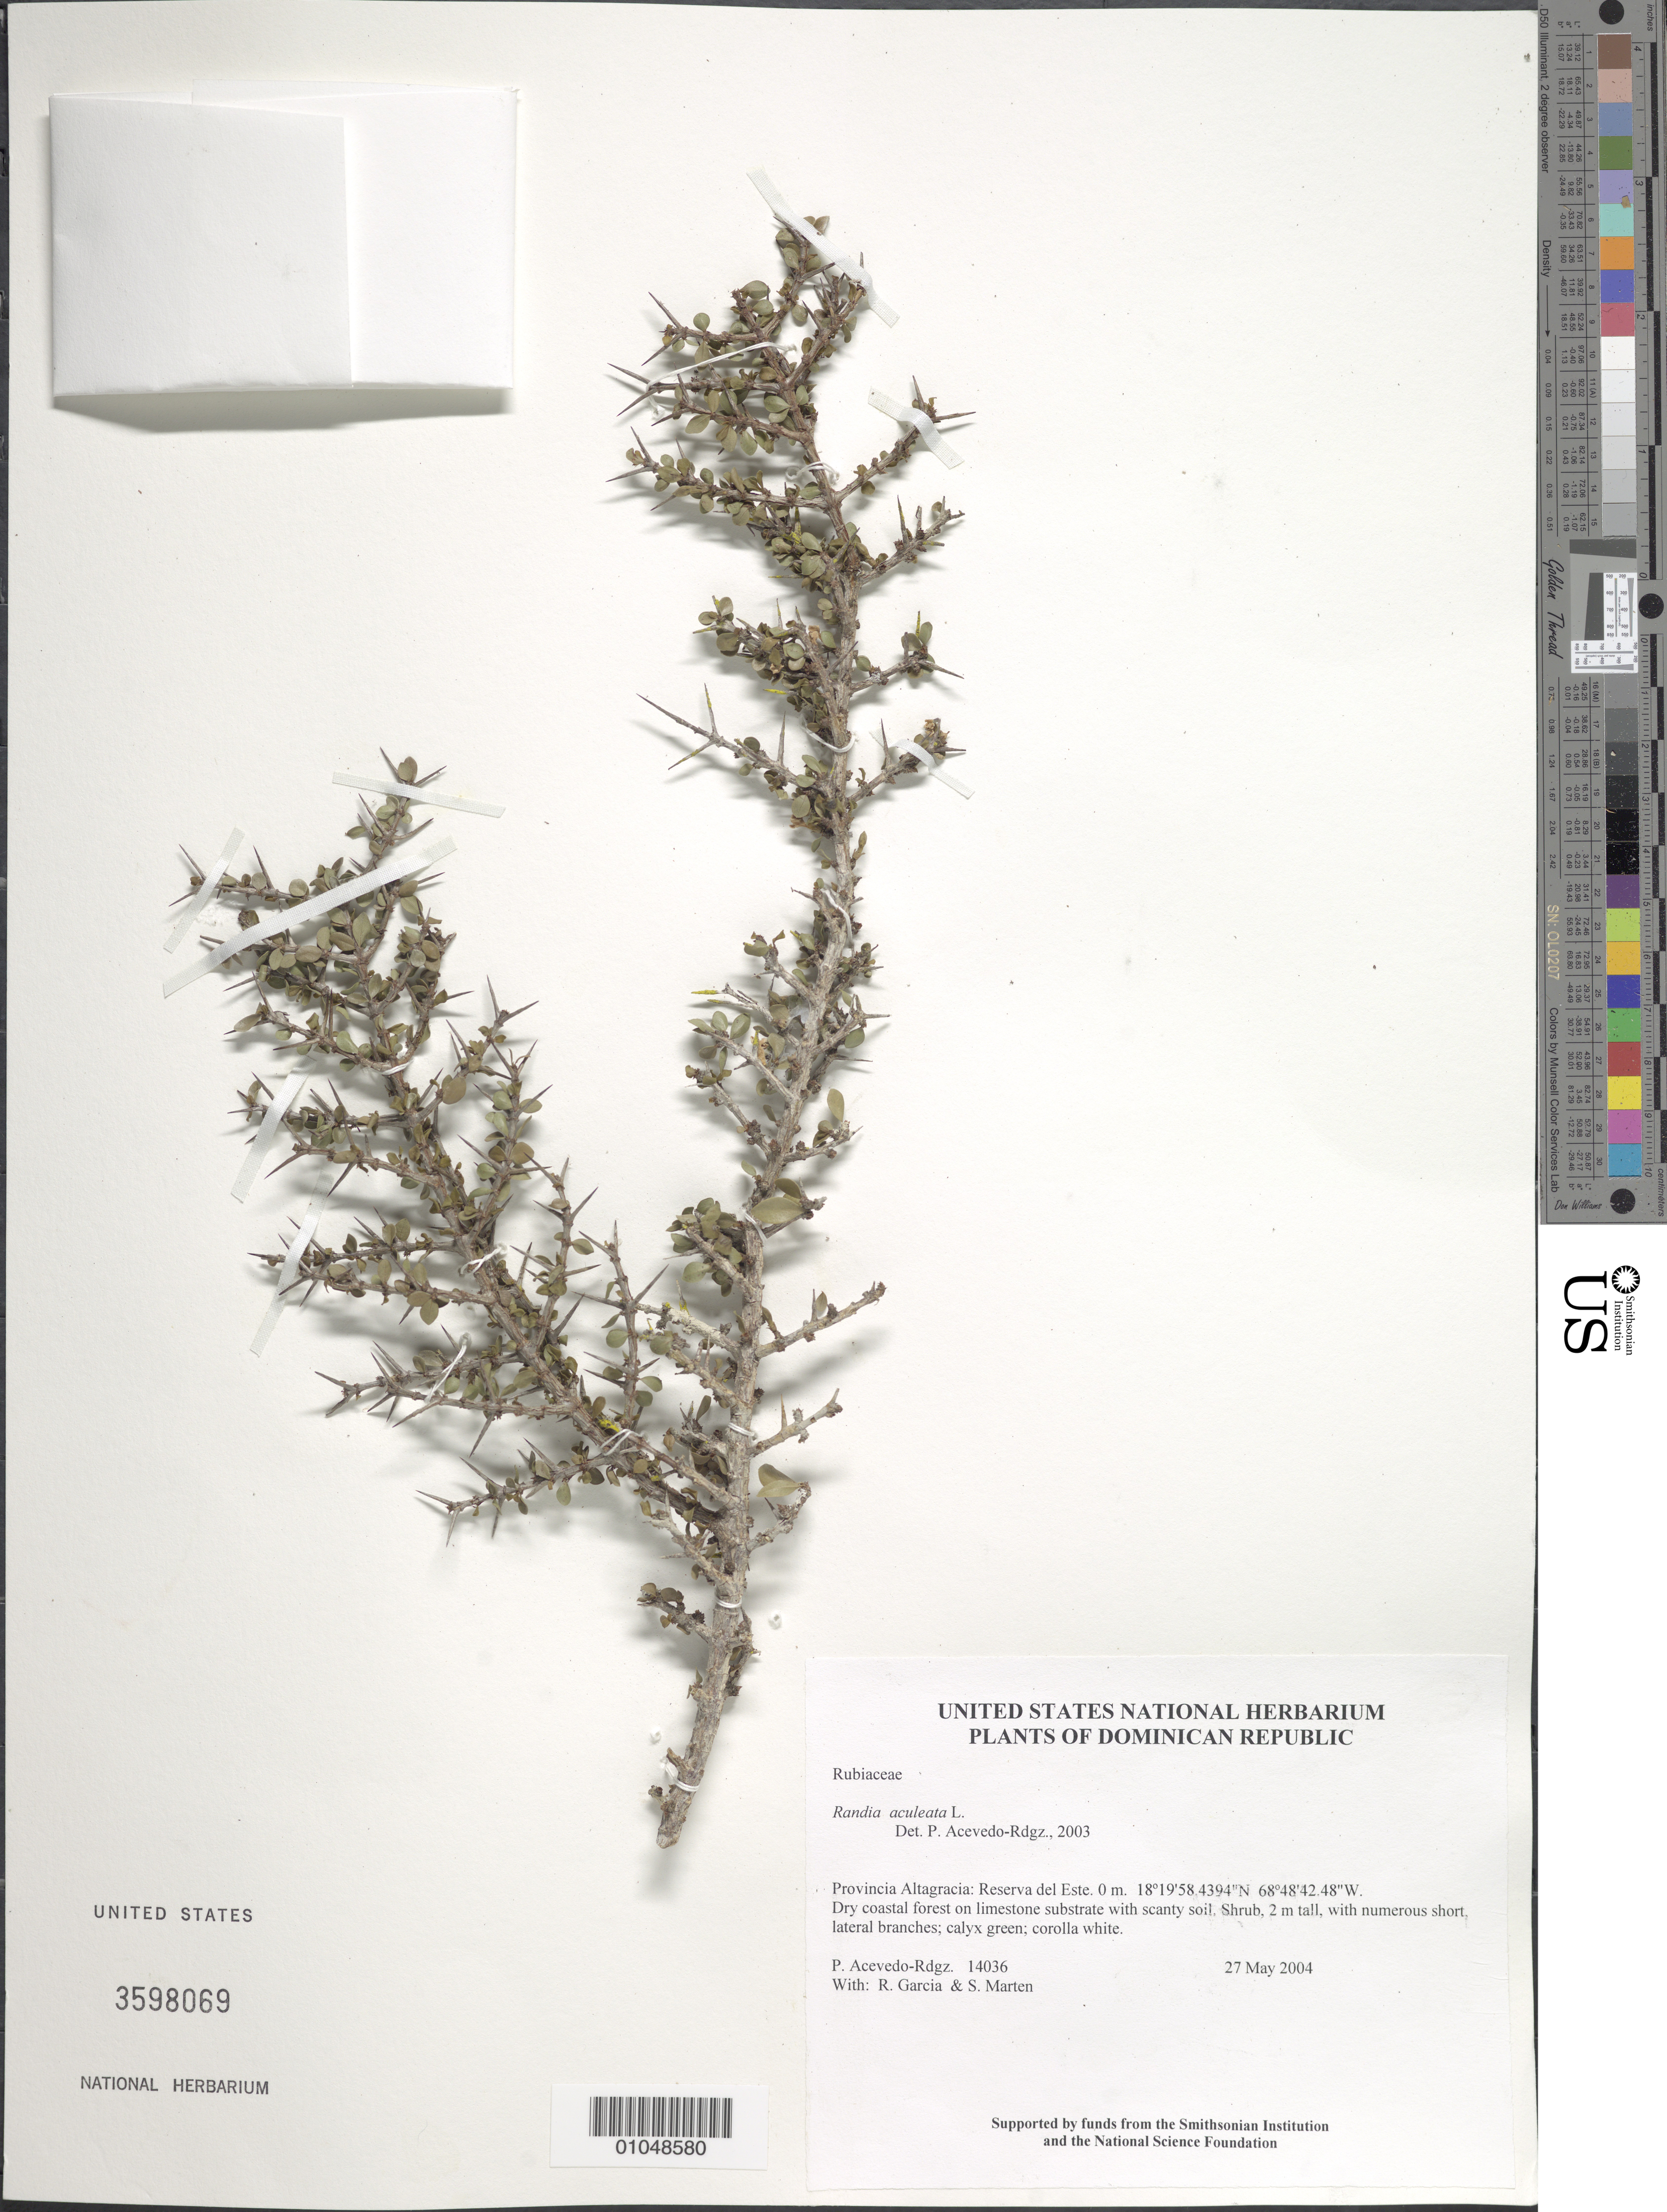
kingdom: Plantae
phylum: Tracheophyta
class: Magnoliopsida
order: Gentianales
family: Rubiaceae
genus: Randia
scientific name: Randia aculeata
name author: L.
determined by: Acevedo-Rodríguez, P., (BOT), Smithsonian Institution - National Museum of Natural History (UNITED STATES)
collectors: P. Acevedo-Rodr., R. G. García & S. Marten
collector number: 14036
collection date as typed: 27 May 2004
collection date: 2004-05-27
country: Dominican Republic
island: Hispaniola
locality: Provincia Altagracia: Reserva del Este.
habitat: Dry coastal forest on limestone substrate with scanty soil.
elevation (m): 0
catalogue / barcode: US 3598069